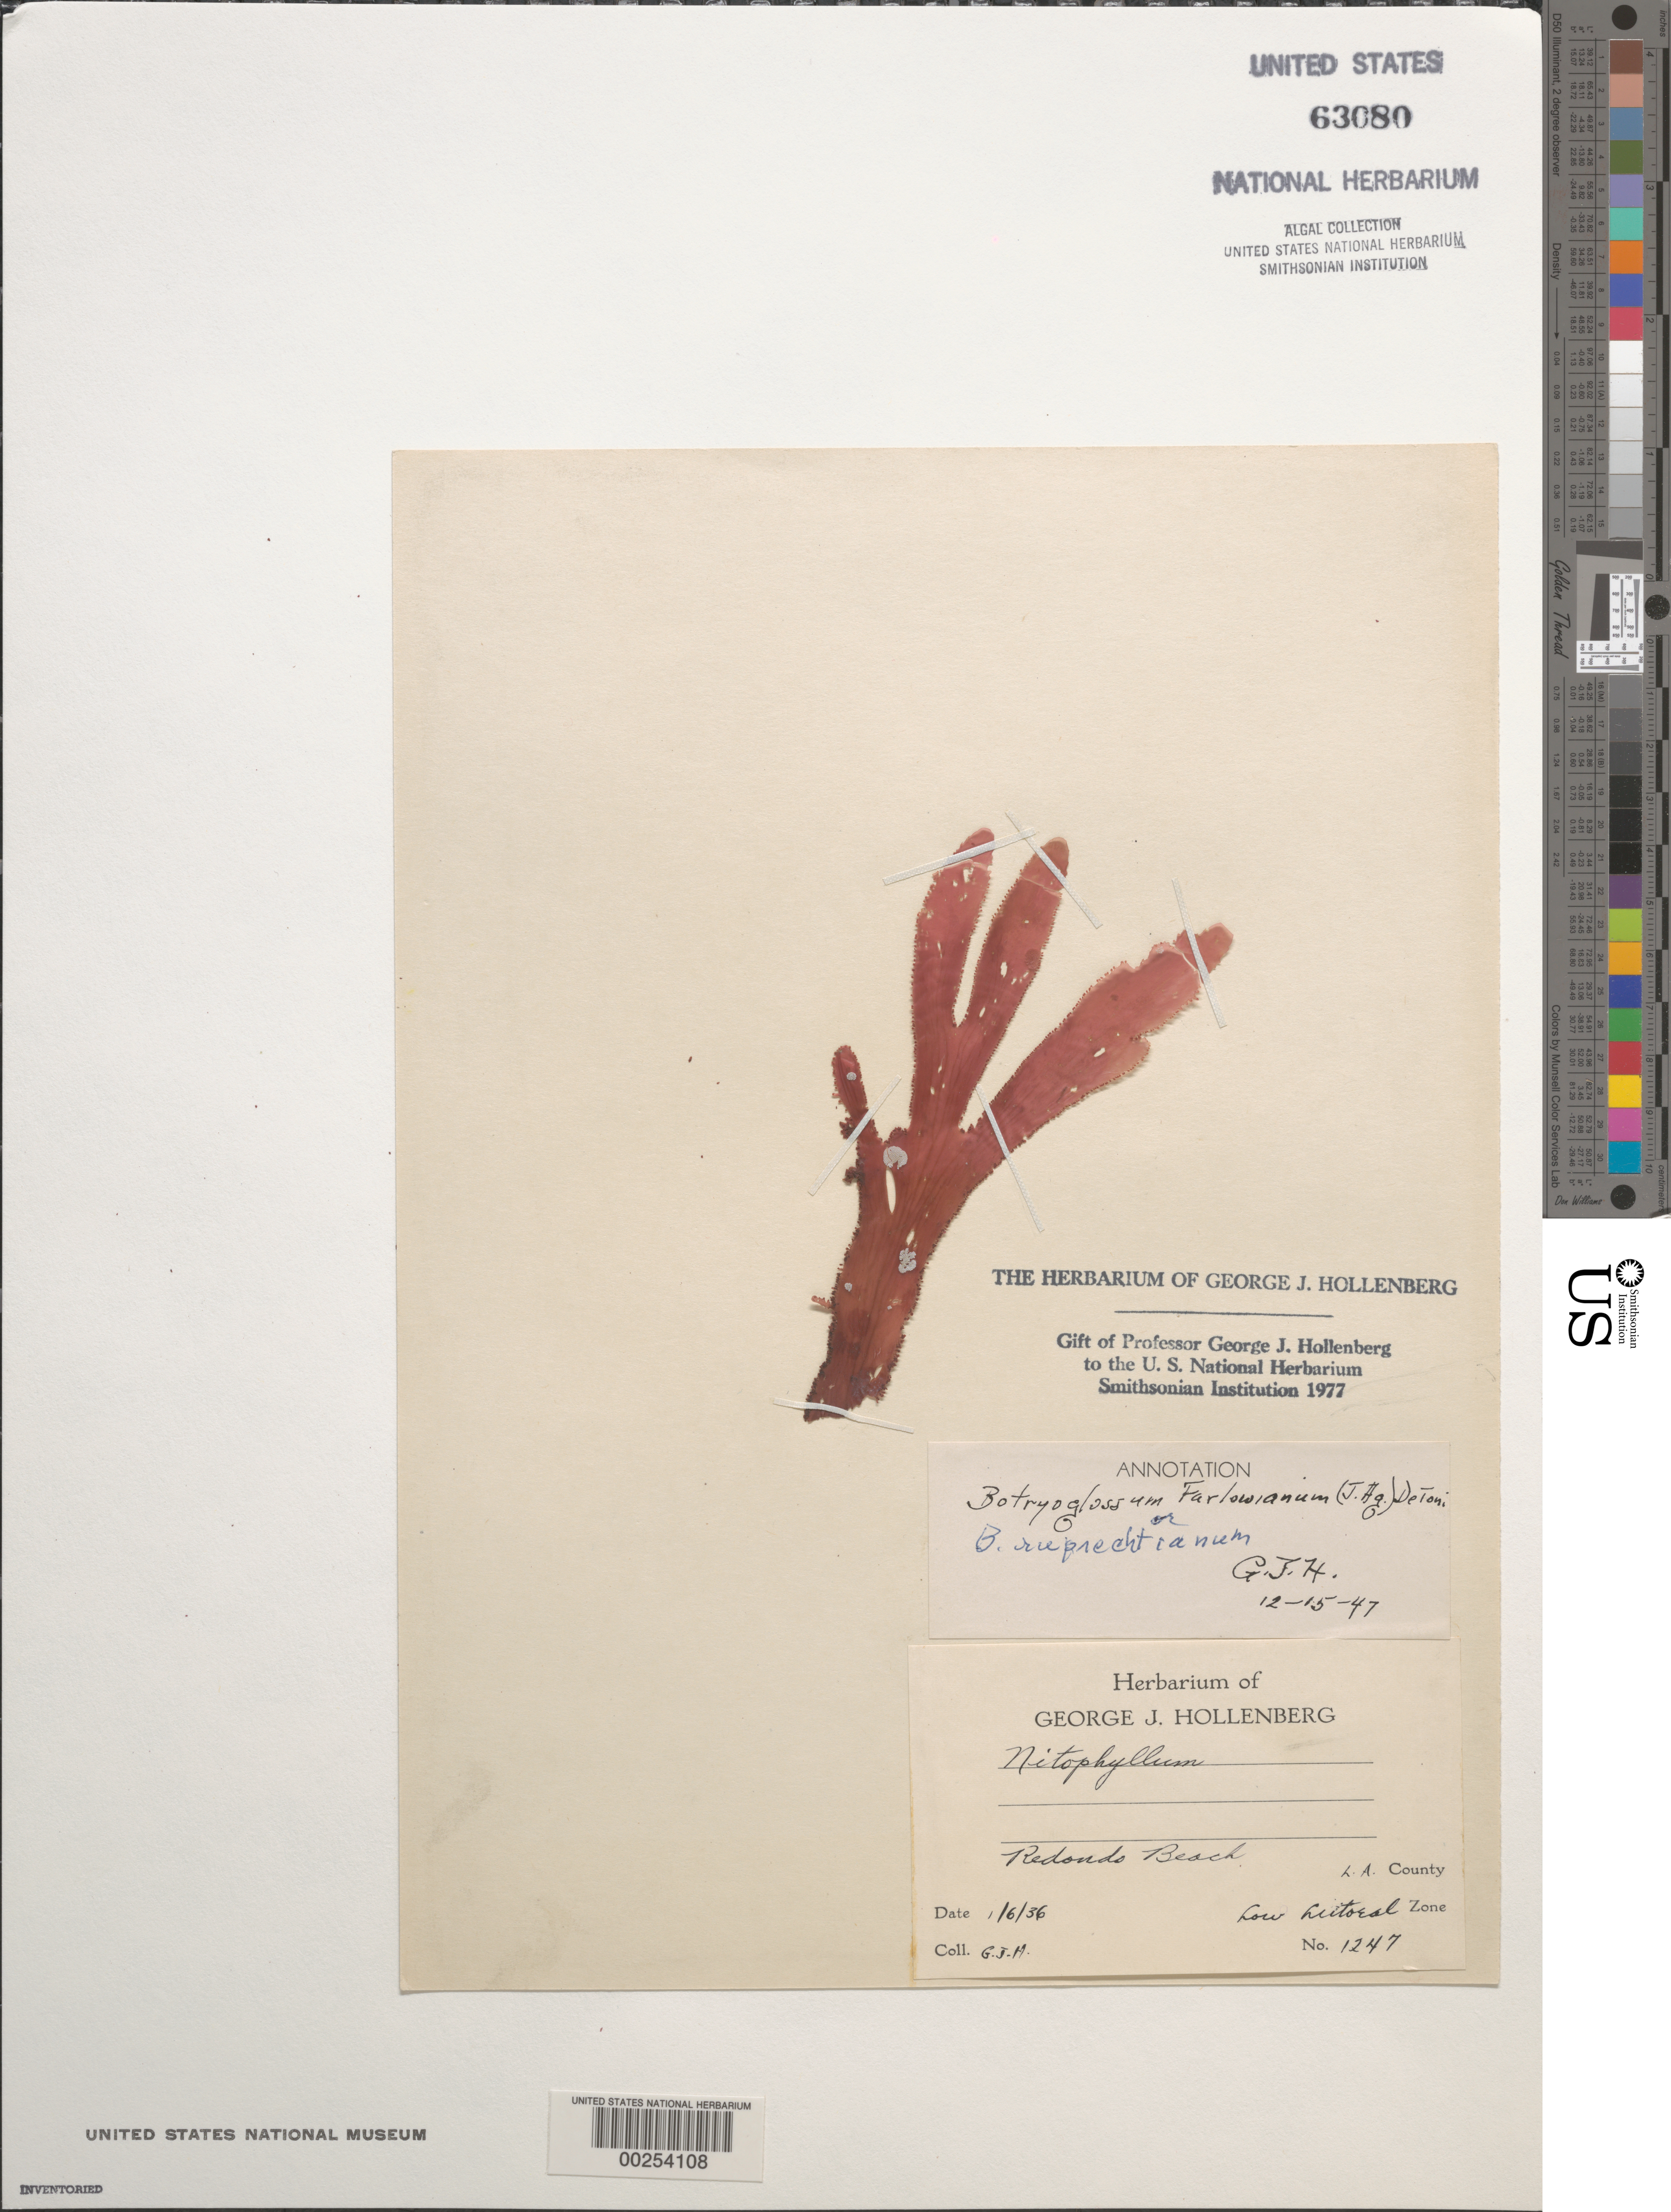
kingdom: Plantae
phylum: Rhodophyta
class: Florideophyceae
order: Ceramiales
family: Delesseriaceae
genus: Botryoglossum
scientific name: Botryoglossum farlowianum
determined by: Hollenberg, George J.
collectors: G. Hollenberg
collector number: GJH 1247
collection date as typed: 06 Jan 1936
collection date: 1936-01-06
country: United States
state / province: California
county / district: Los Angeles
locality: Redondo Beach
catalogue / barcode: US 63080